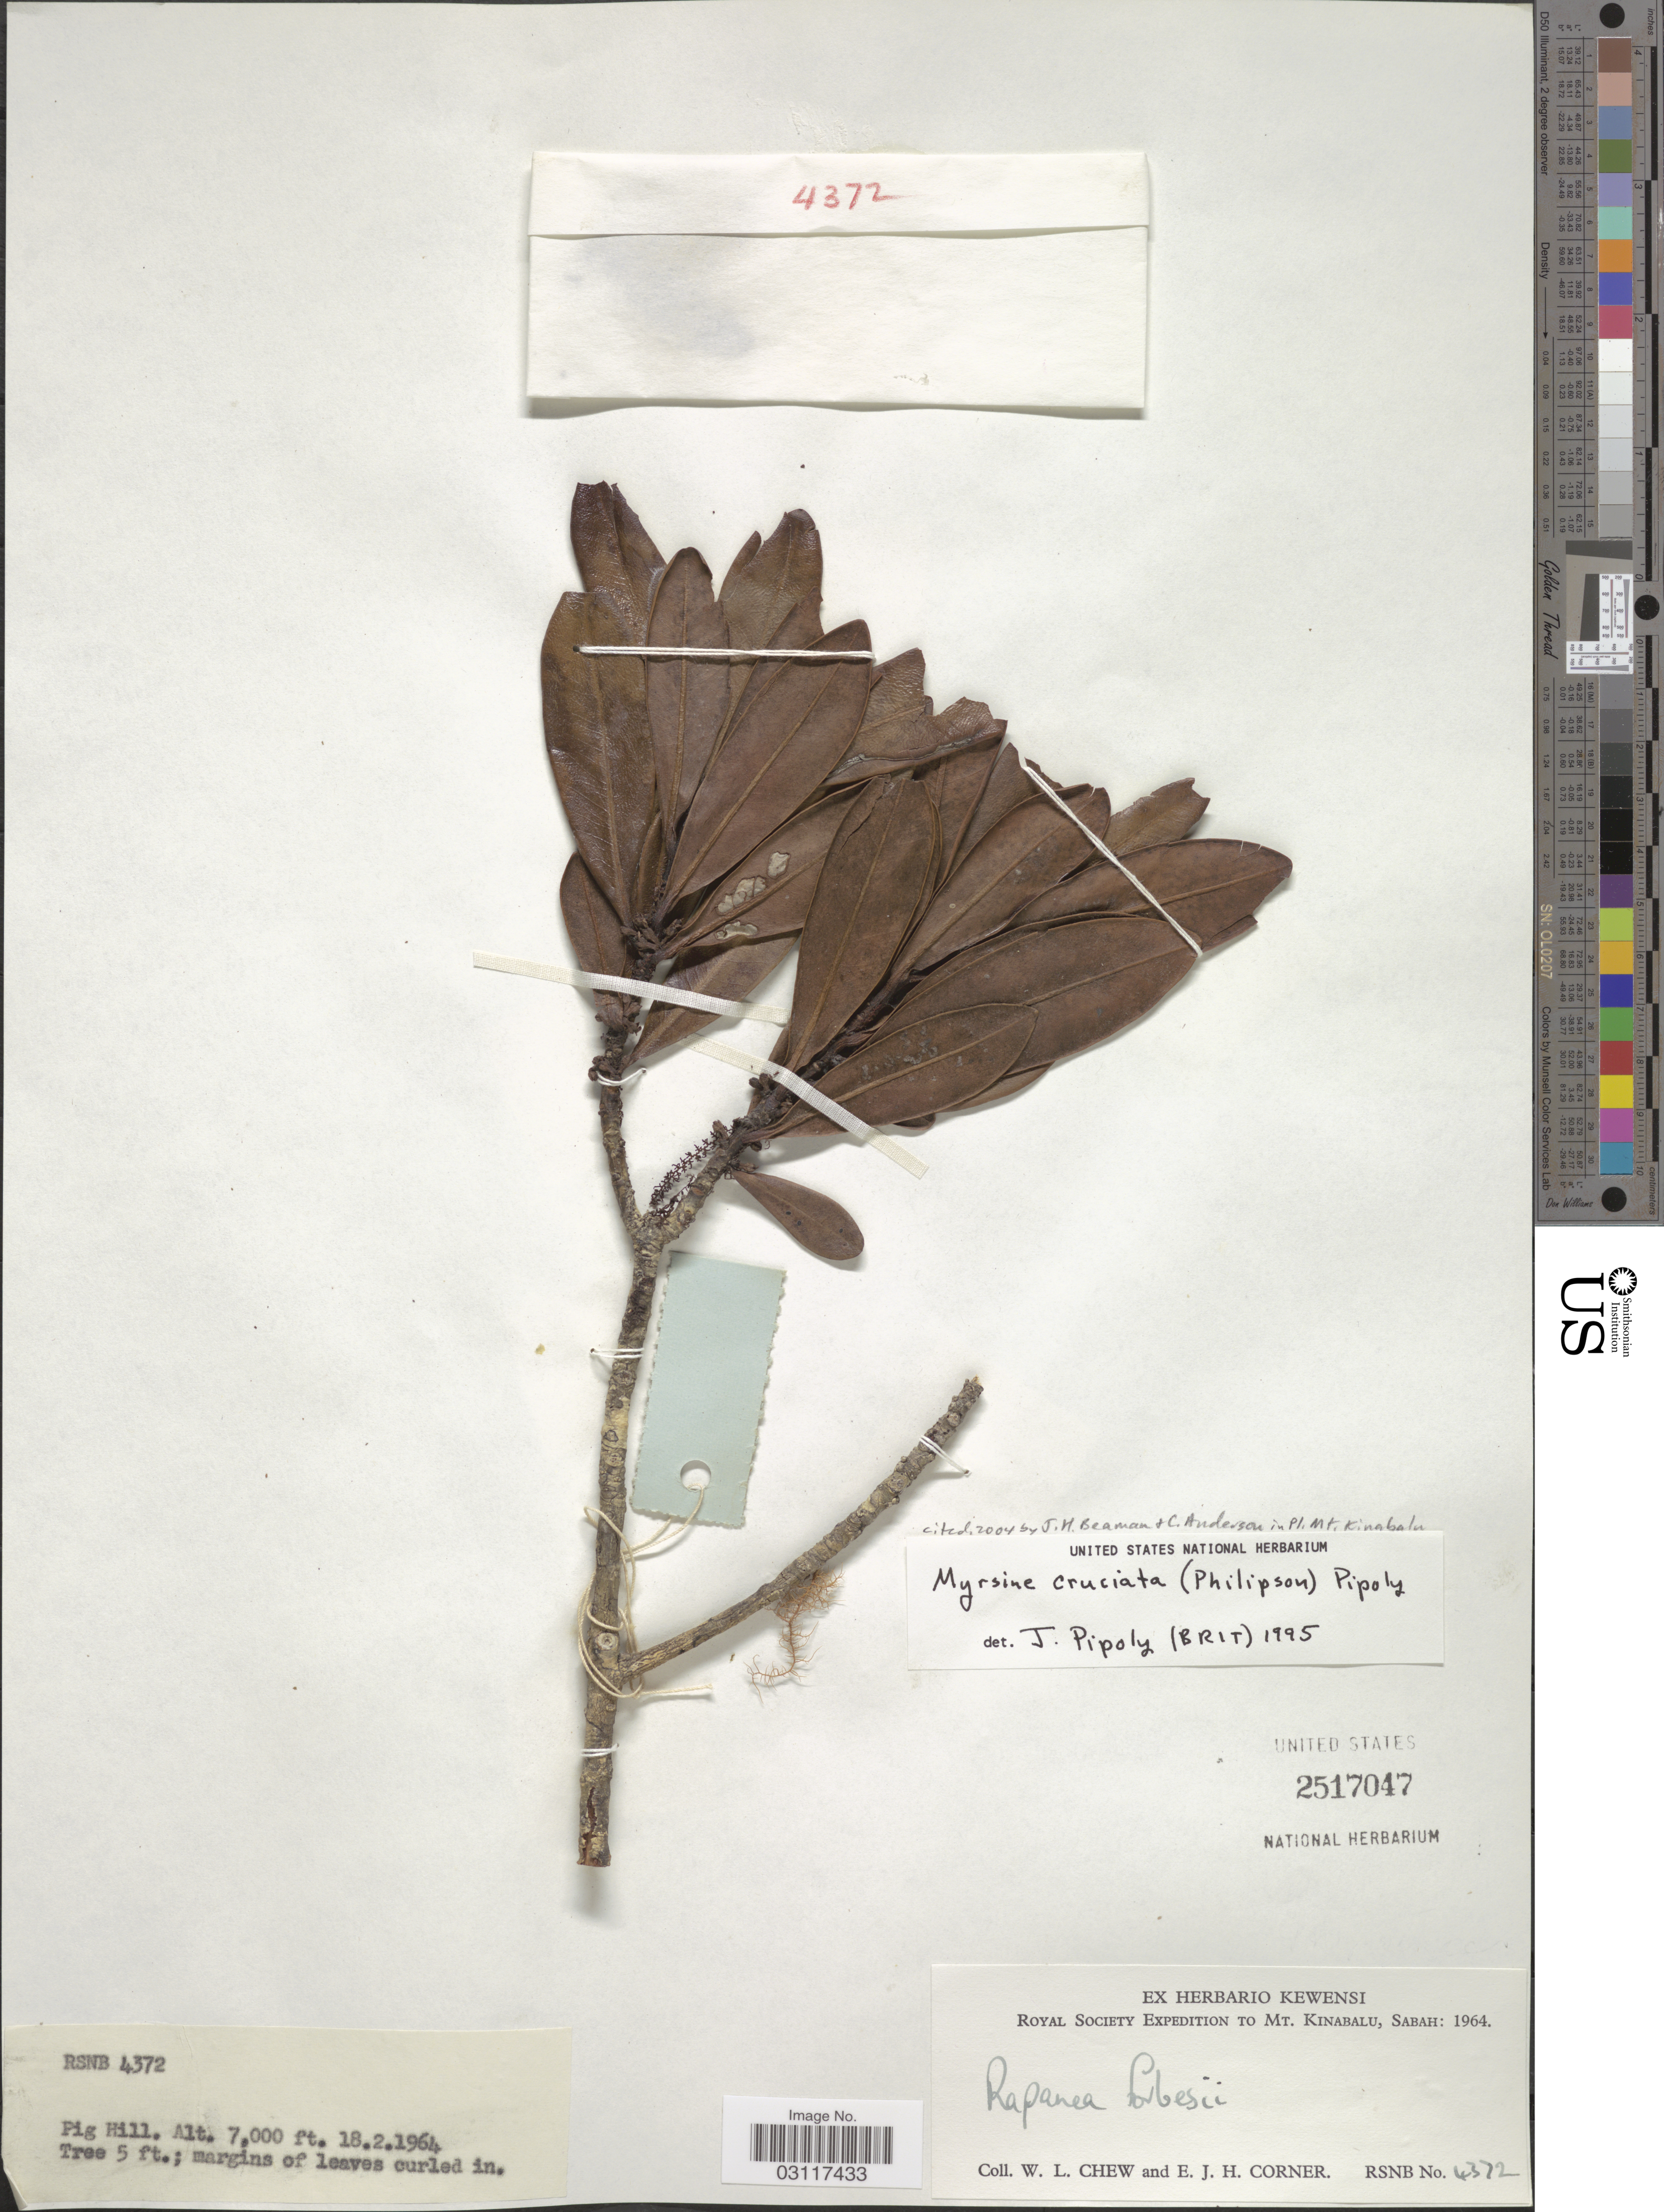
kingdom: Plantae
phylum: Tracheophyta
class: Magnoliopsida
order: Ericales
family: Primulaceae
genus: Myrsine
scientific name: Myrsine cruciata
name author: (Philipson) Pipoly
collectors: W. Chew & E. Corner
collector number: RSNB 4372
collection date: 1964-02-18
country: Malaysia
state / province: Sabah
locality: Mt. Kinabalu, Sabah: Pig Hill.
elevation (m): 2134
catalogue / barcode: US 2517047